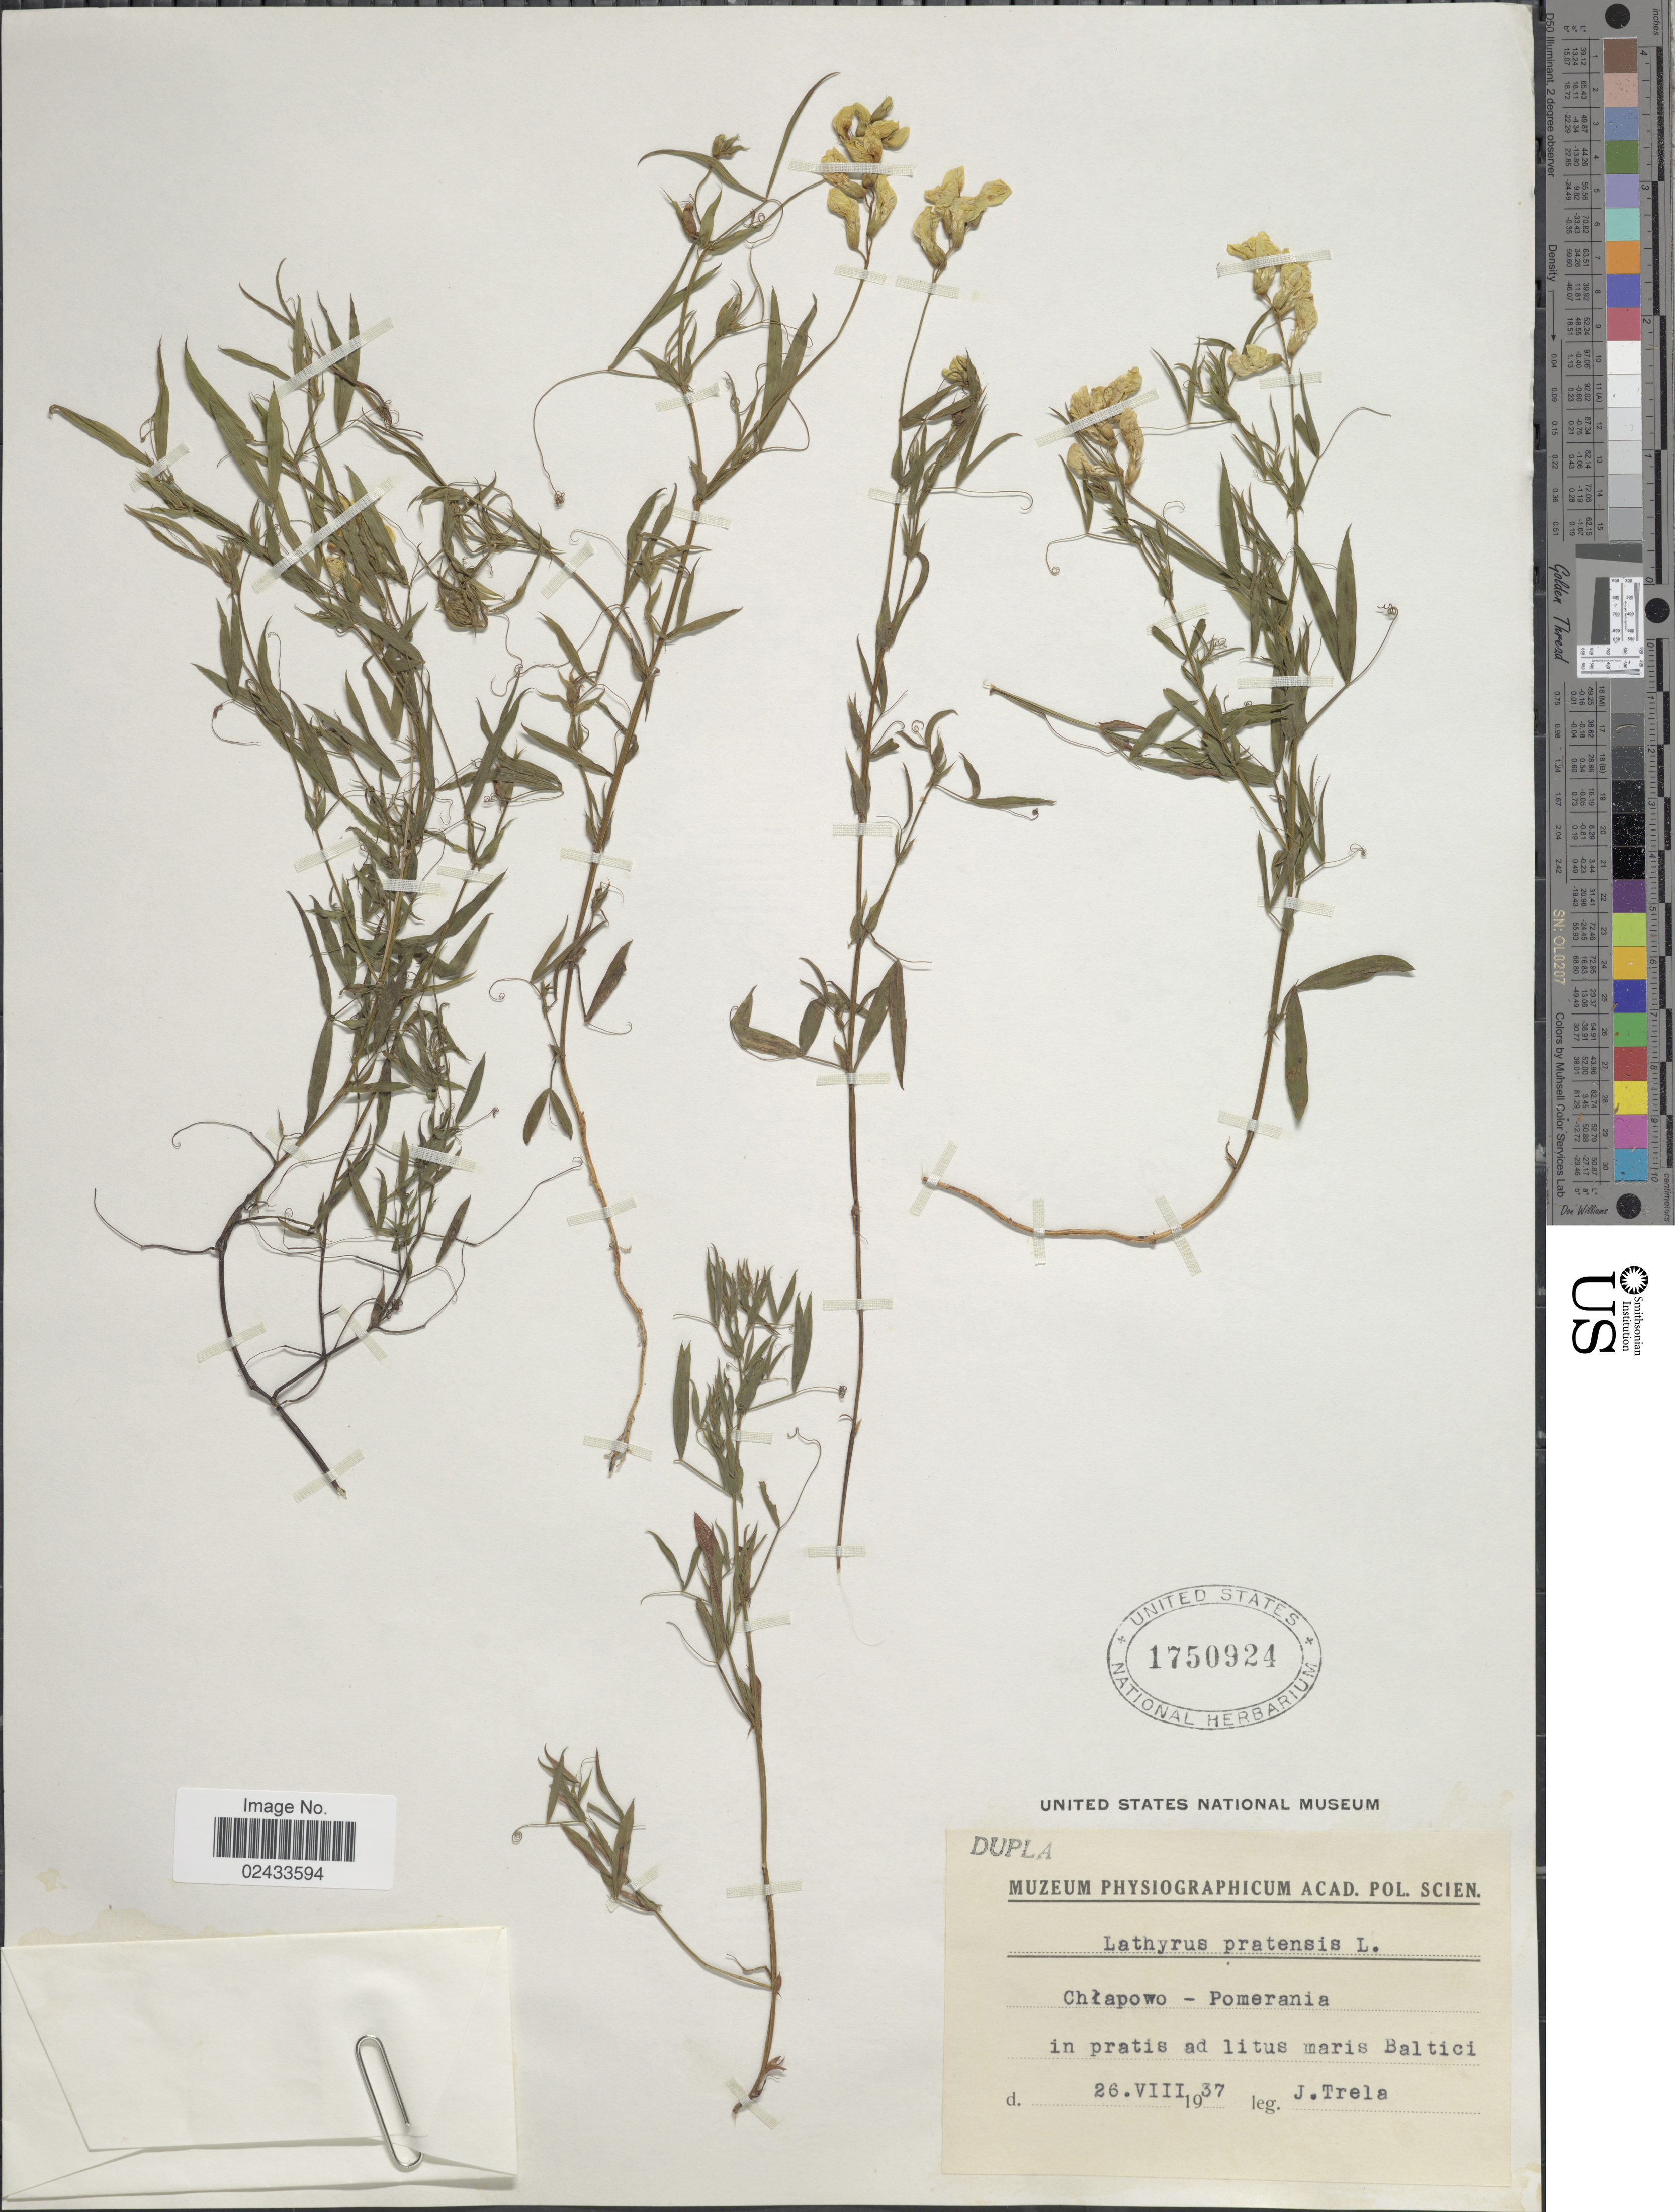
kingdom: Plantae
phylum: Tracheophyta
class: Magnoliopsida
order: Fabales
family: Fabaceae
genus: Lathyrus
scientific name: Lathyrus pratensis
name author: L.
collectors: J. Trela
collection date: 1937-08-26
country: Poland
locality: Chlapowo - Pomerania, in pratis ad litus maris Baltici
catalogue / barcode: US 1750924